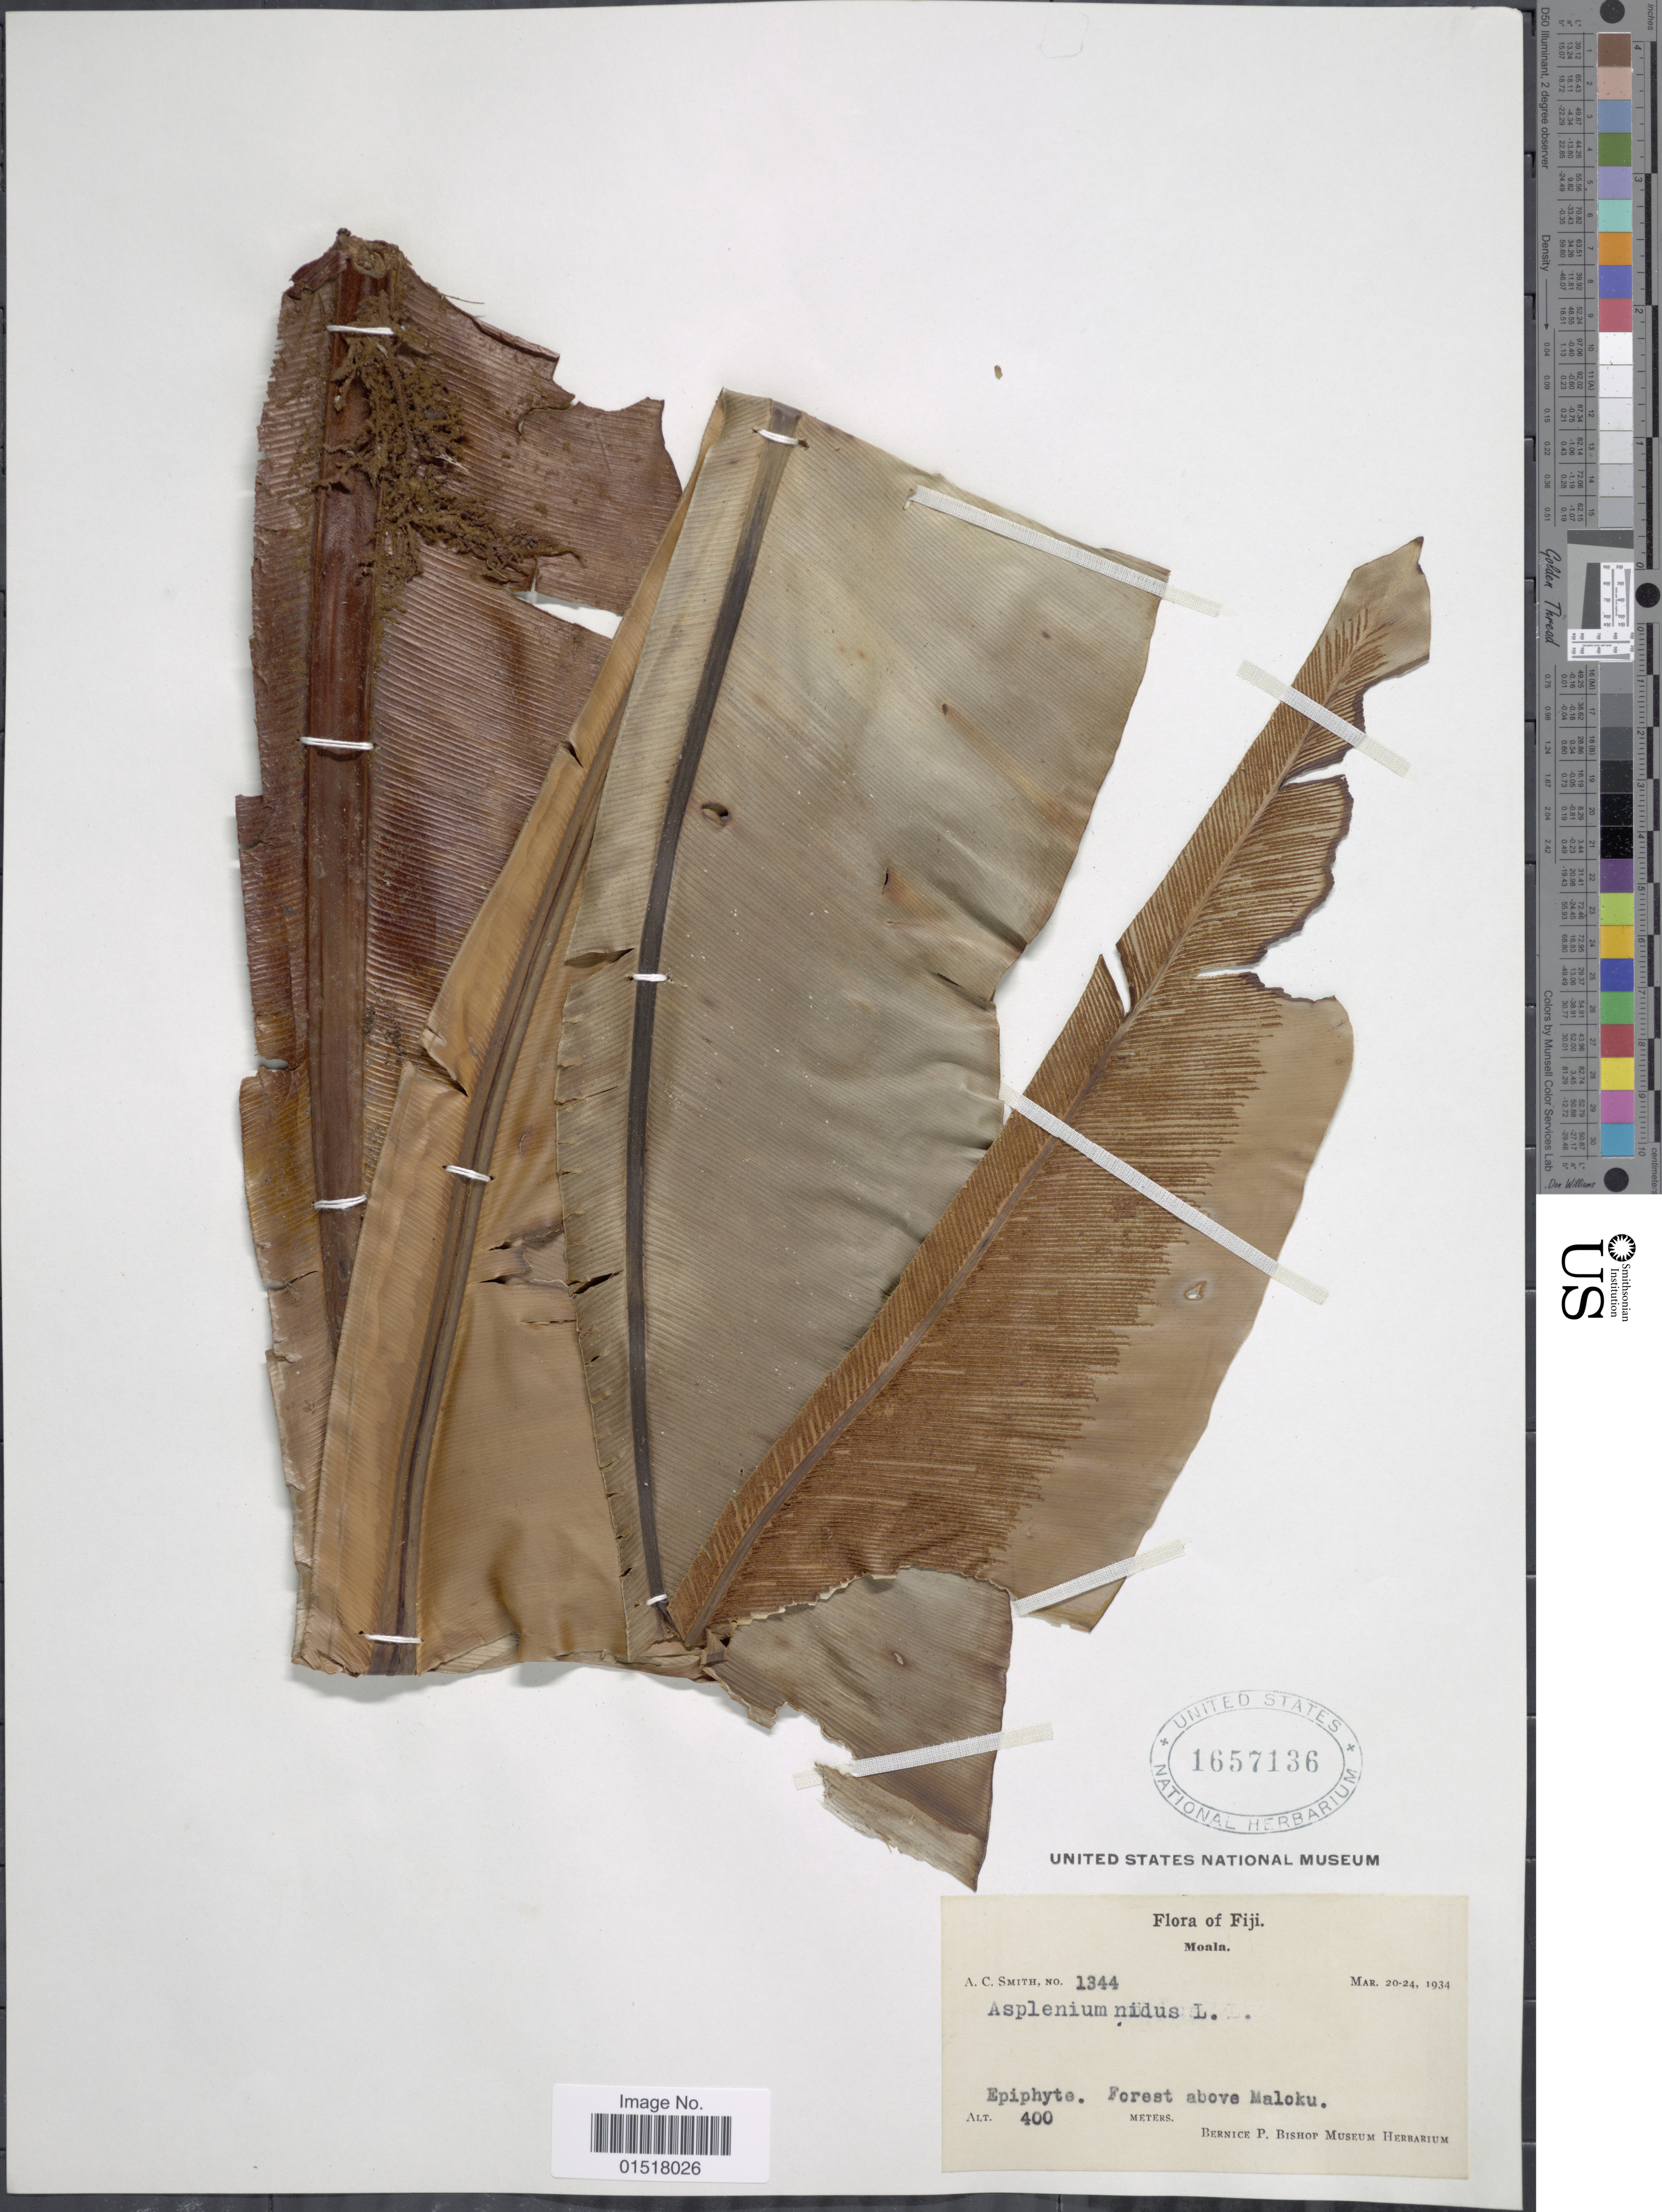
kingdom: Plantae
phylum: Tracheophyta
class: Polypodiopsida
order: Polypodiales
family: Aspleniaceae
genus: Asplenium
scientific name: Asplenium nidus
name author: L.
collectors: A. C. Smith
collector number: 1344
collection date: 1934-03-20/1934-03-24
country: Fiji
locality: Moala. Forest above Maloku.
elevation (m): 400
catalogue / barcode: US 1657136